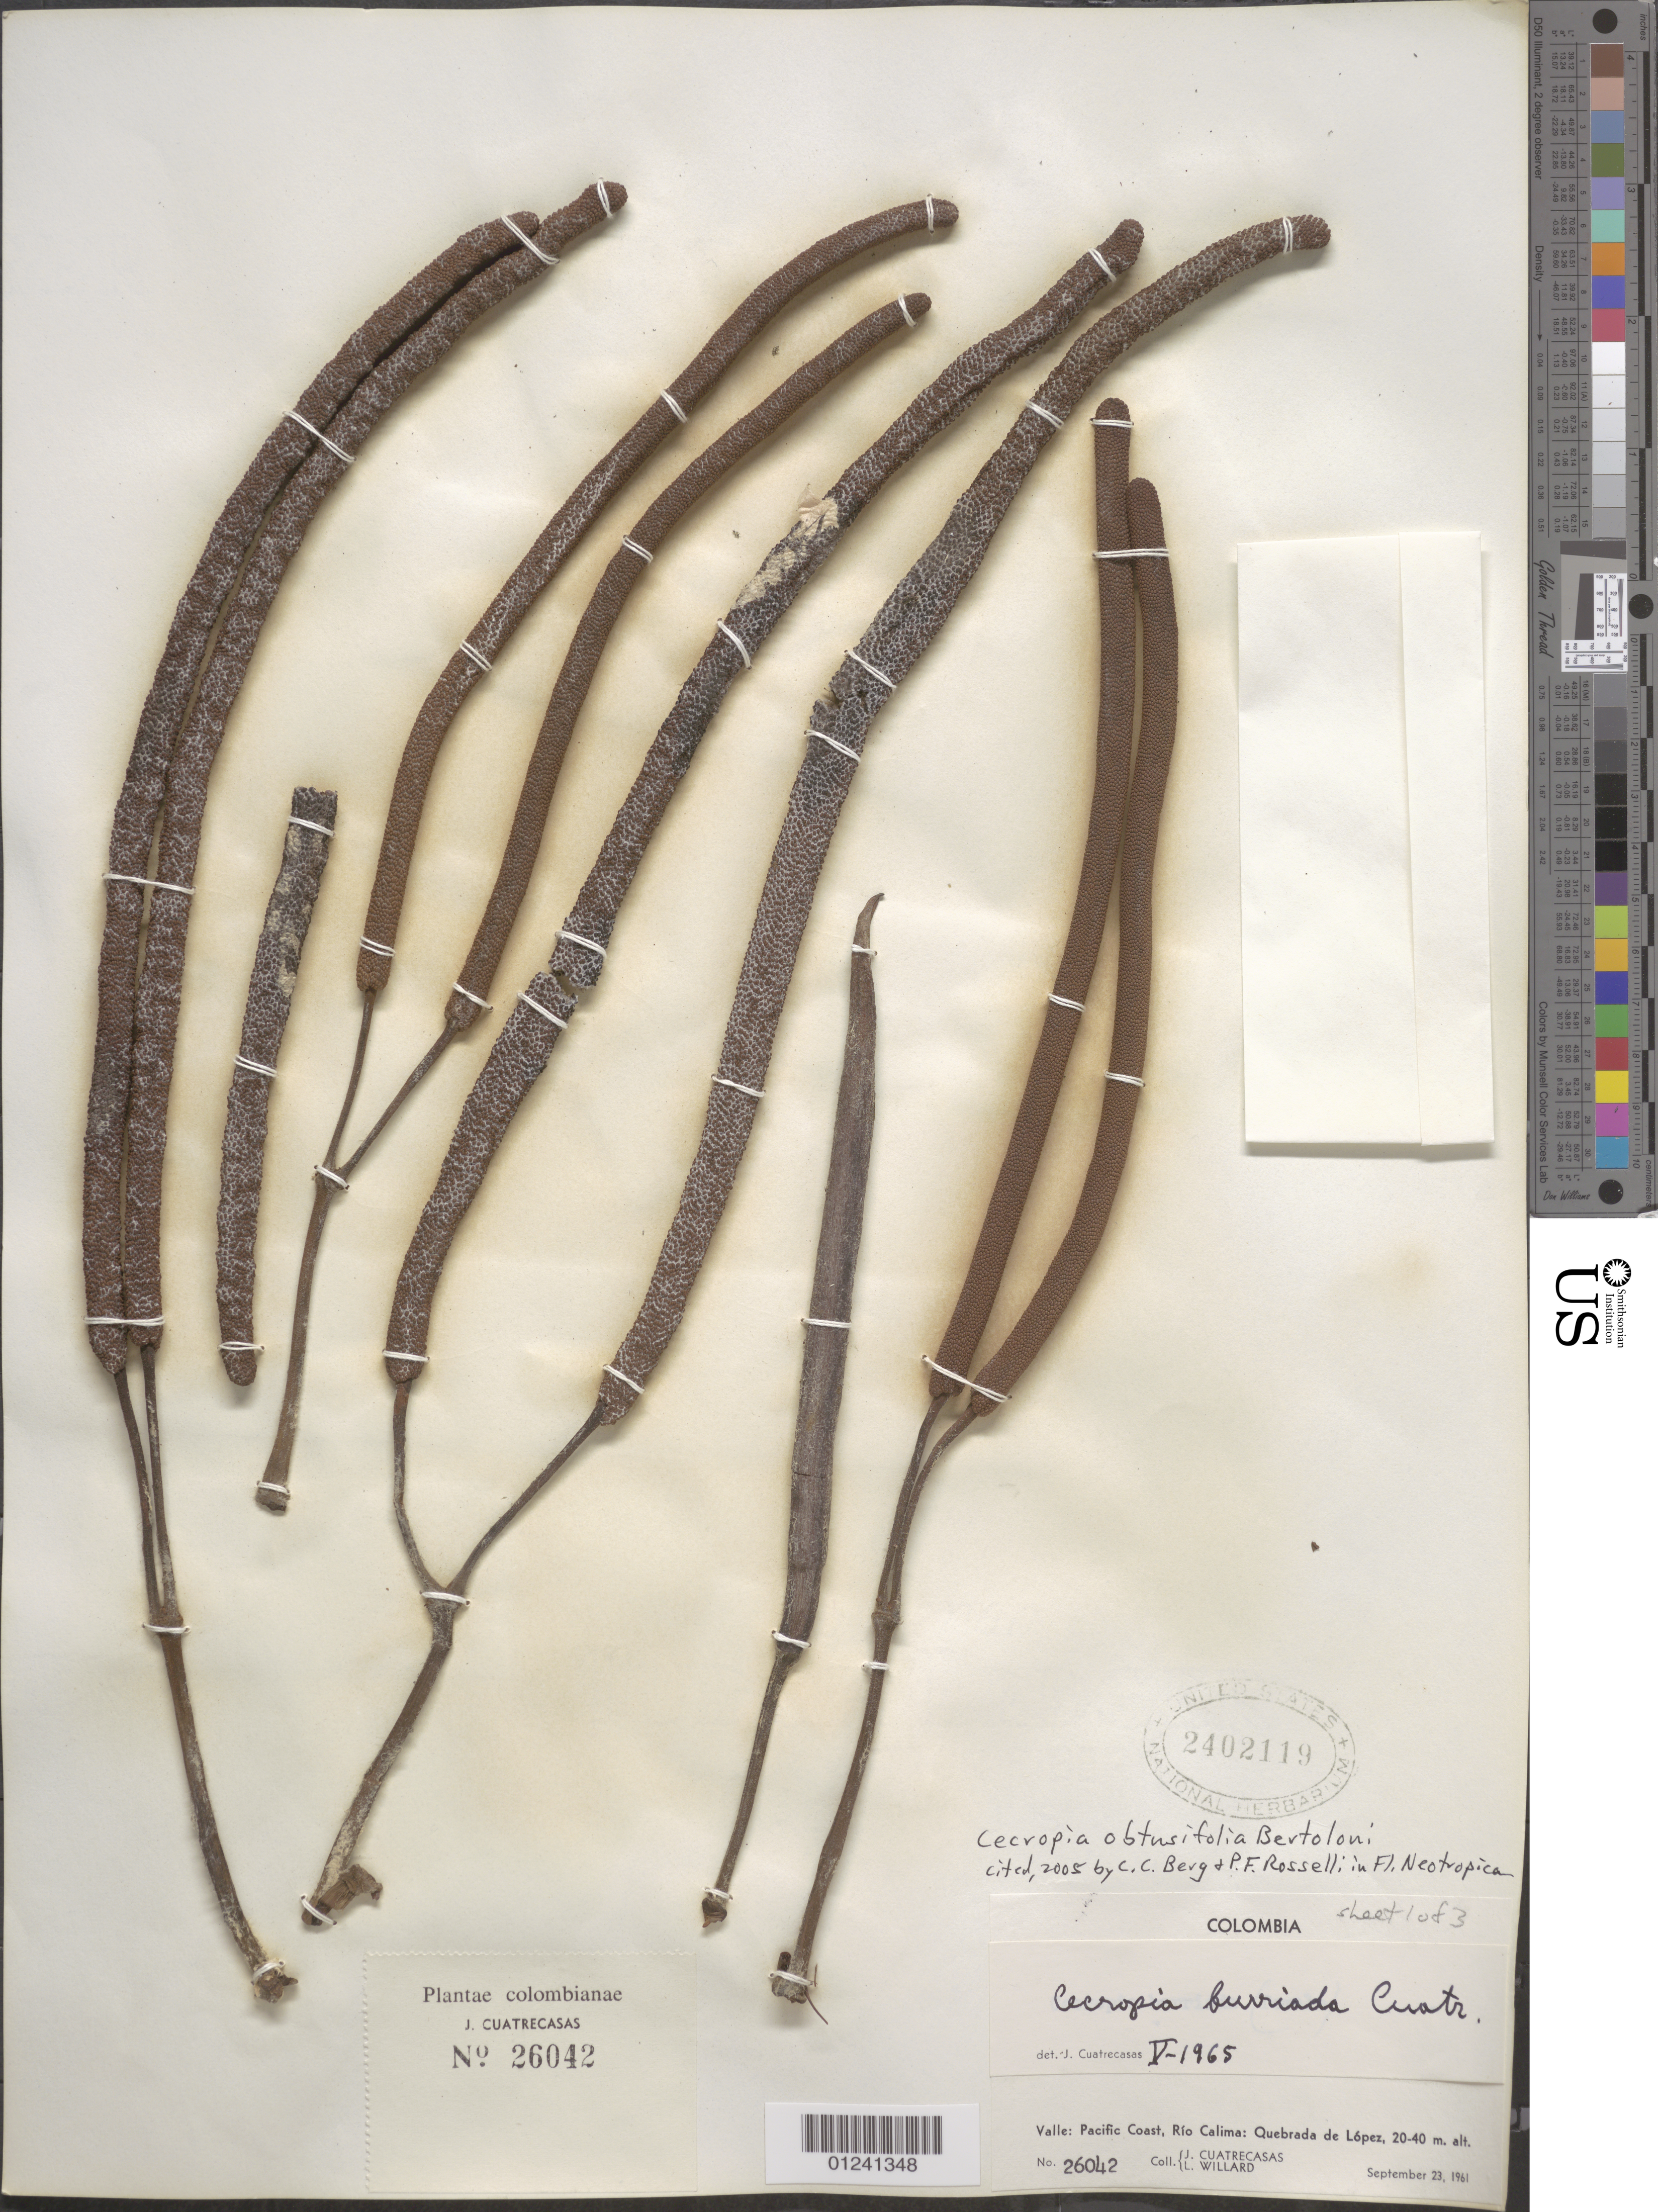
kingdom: Plantae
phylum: Tracheophyta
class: Magnoliopsida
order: Rosales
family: Urticaceae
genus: Cecropia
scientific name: Cecropia obtusifolia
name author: Bertol.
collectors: J. Cuatrecasas & L. Willard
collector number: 26042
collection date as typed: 23 Sep 1961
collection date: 1961-09-23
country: Colombia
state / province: Valle del Cauca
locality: Pacific Coast, Río Calima: Quebrada de López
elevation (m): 20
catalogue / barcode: US 2402119